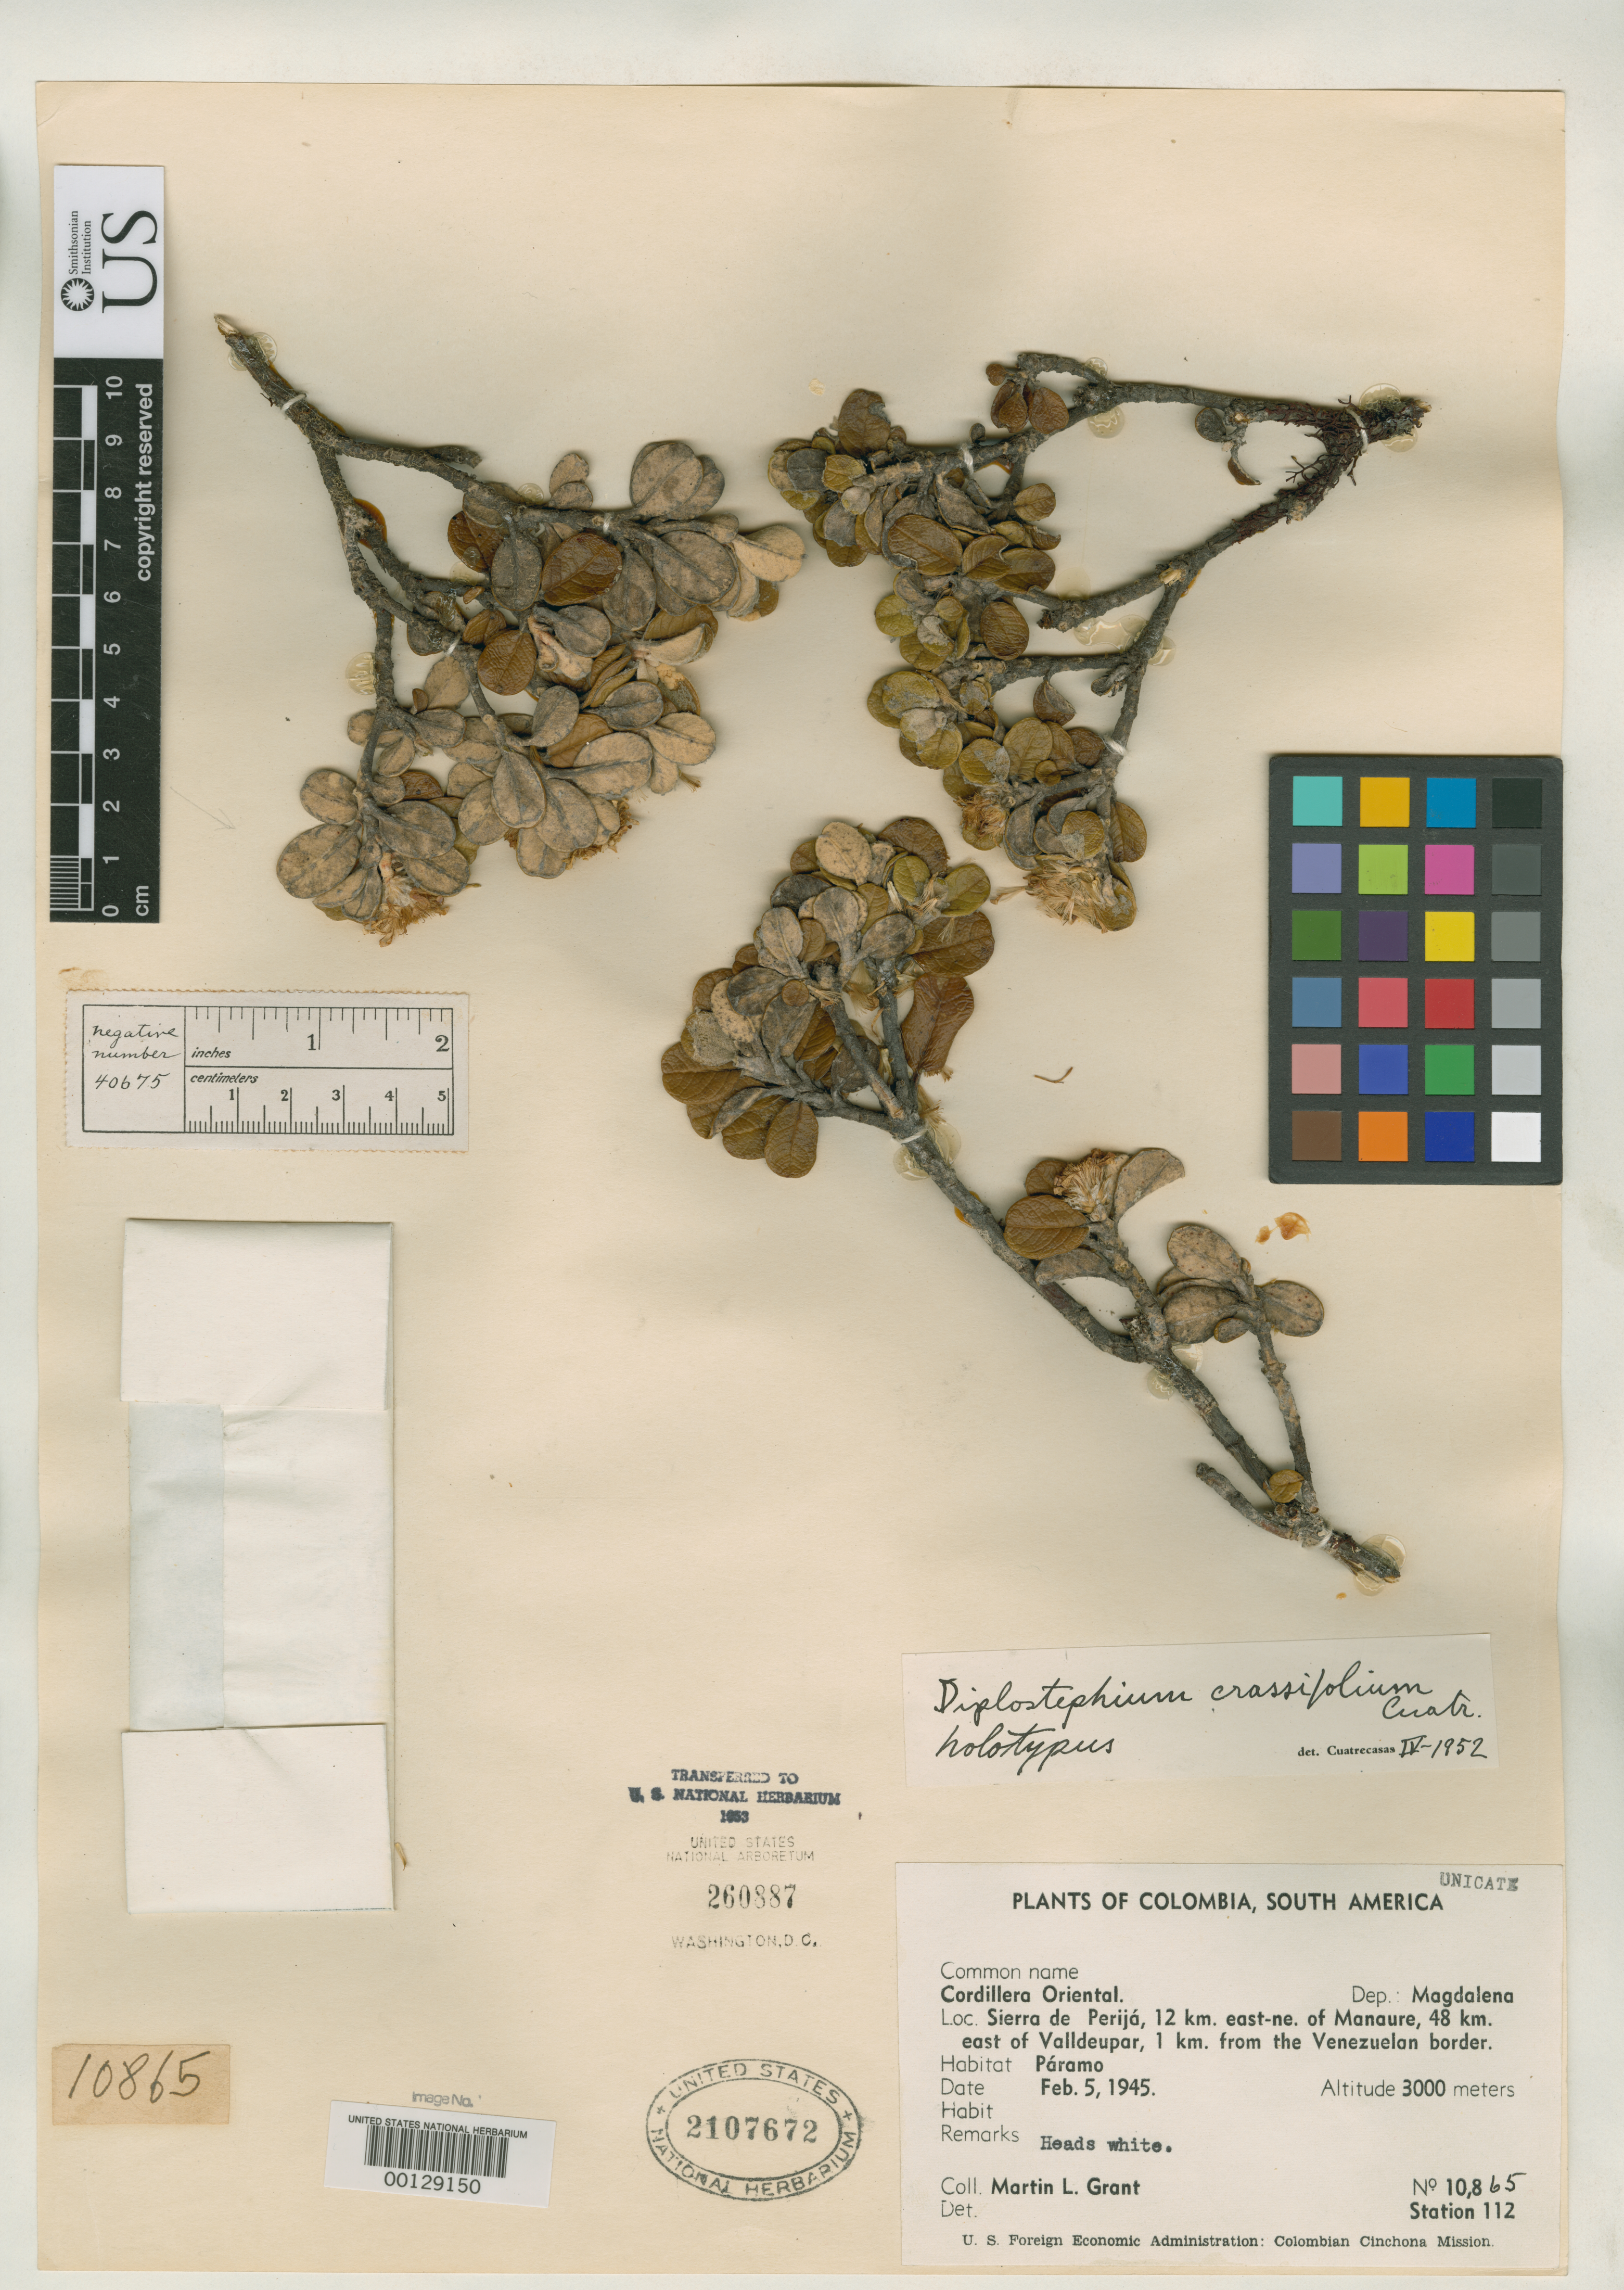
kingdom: Plantae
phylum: Tracheophyta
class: Magnoliopsida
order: Asterales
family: Asteraceae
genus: Diplostephium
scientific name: Diplostephium crassifolium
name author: Cuatrec.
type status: Holotype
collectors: M. L. Grant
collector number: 10865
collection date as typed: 05 Feb 1945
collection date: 1945-02-05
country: Colombia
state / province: Magdalena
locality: Sierra de Perija, 12 km NE of Manaure, 48 km E of Valldeupar, 1 km from Venezuelan Border.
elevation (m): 3000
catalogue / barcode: US 2107672